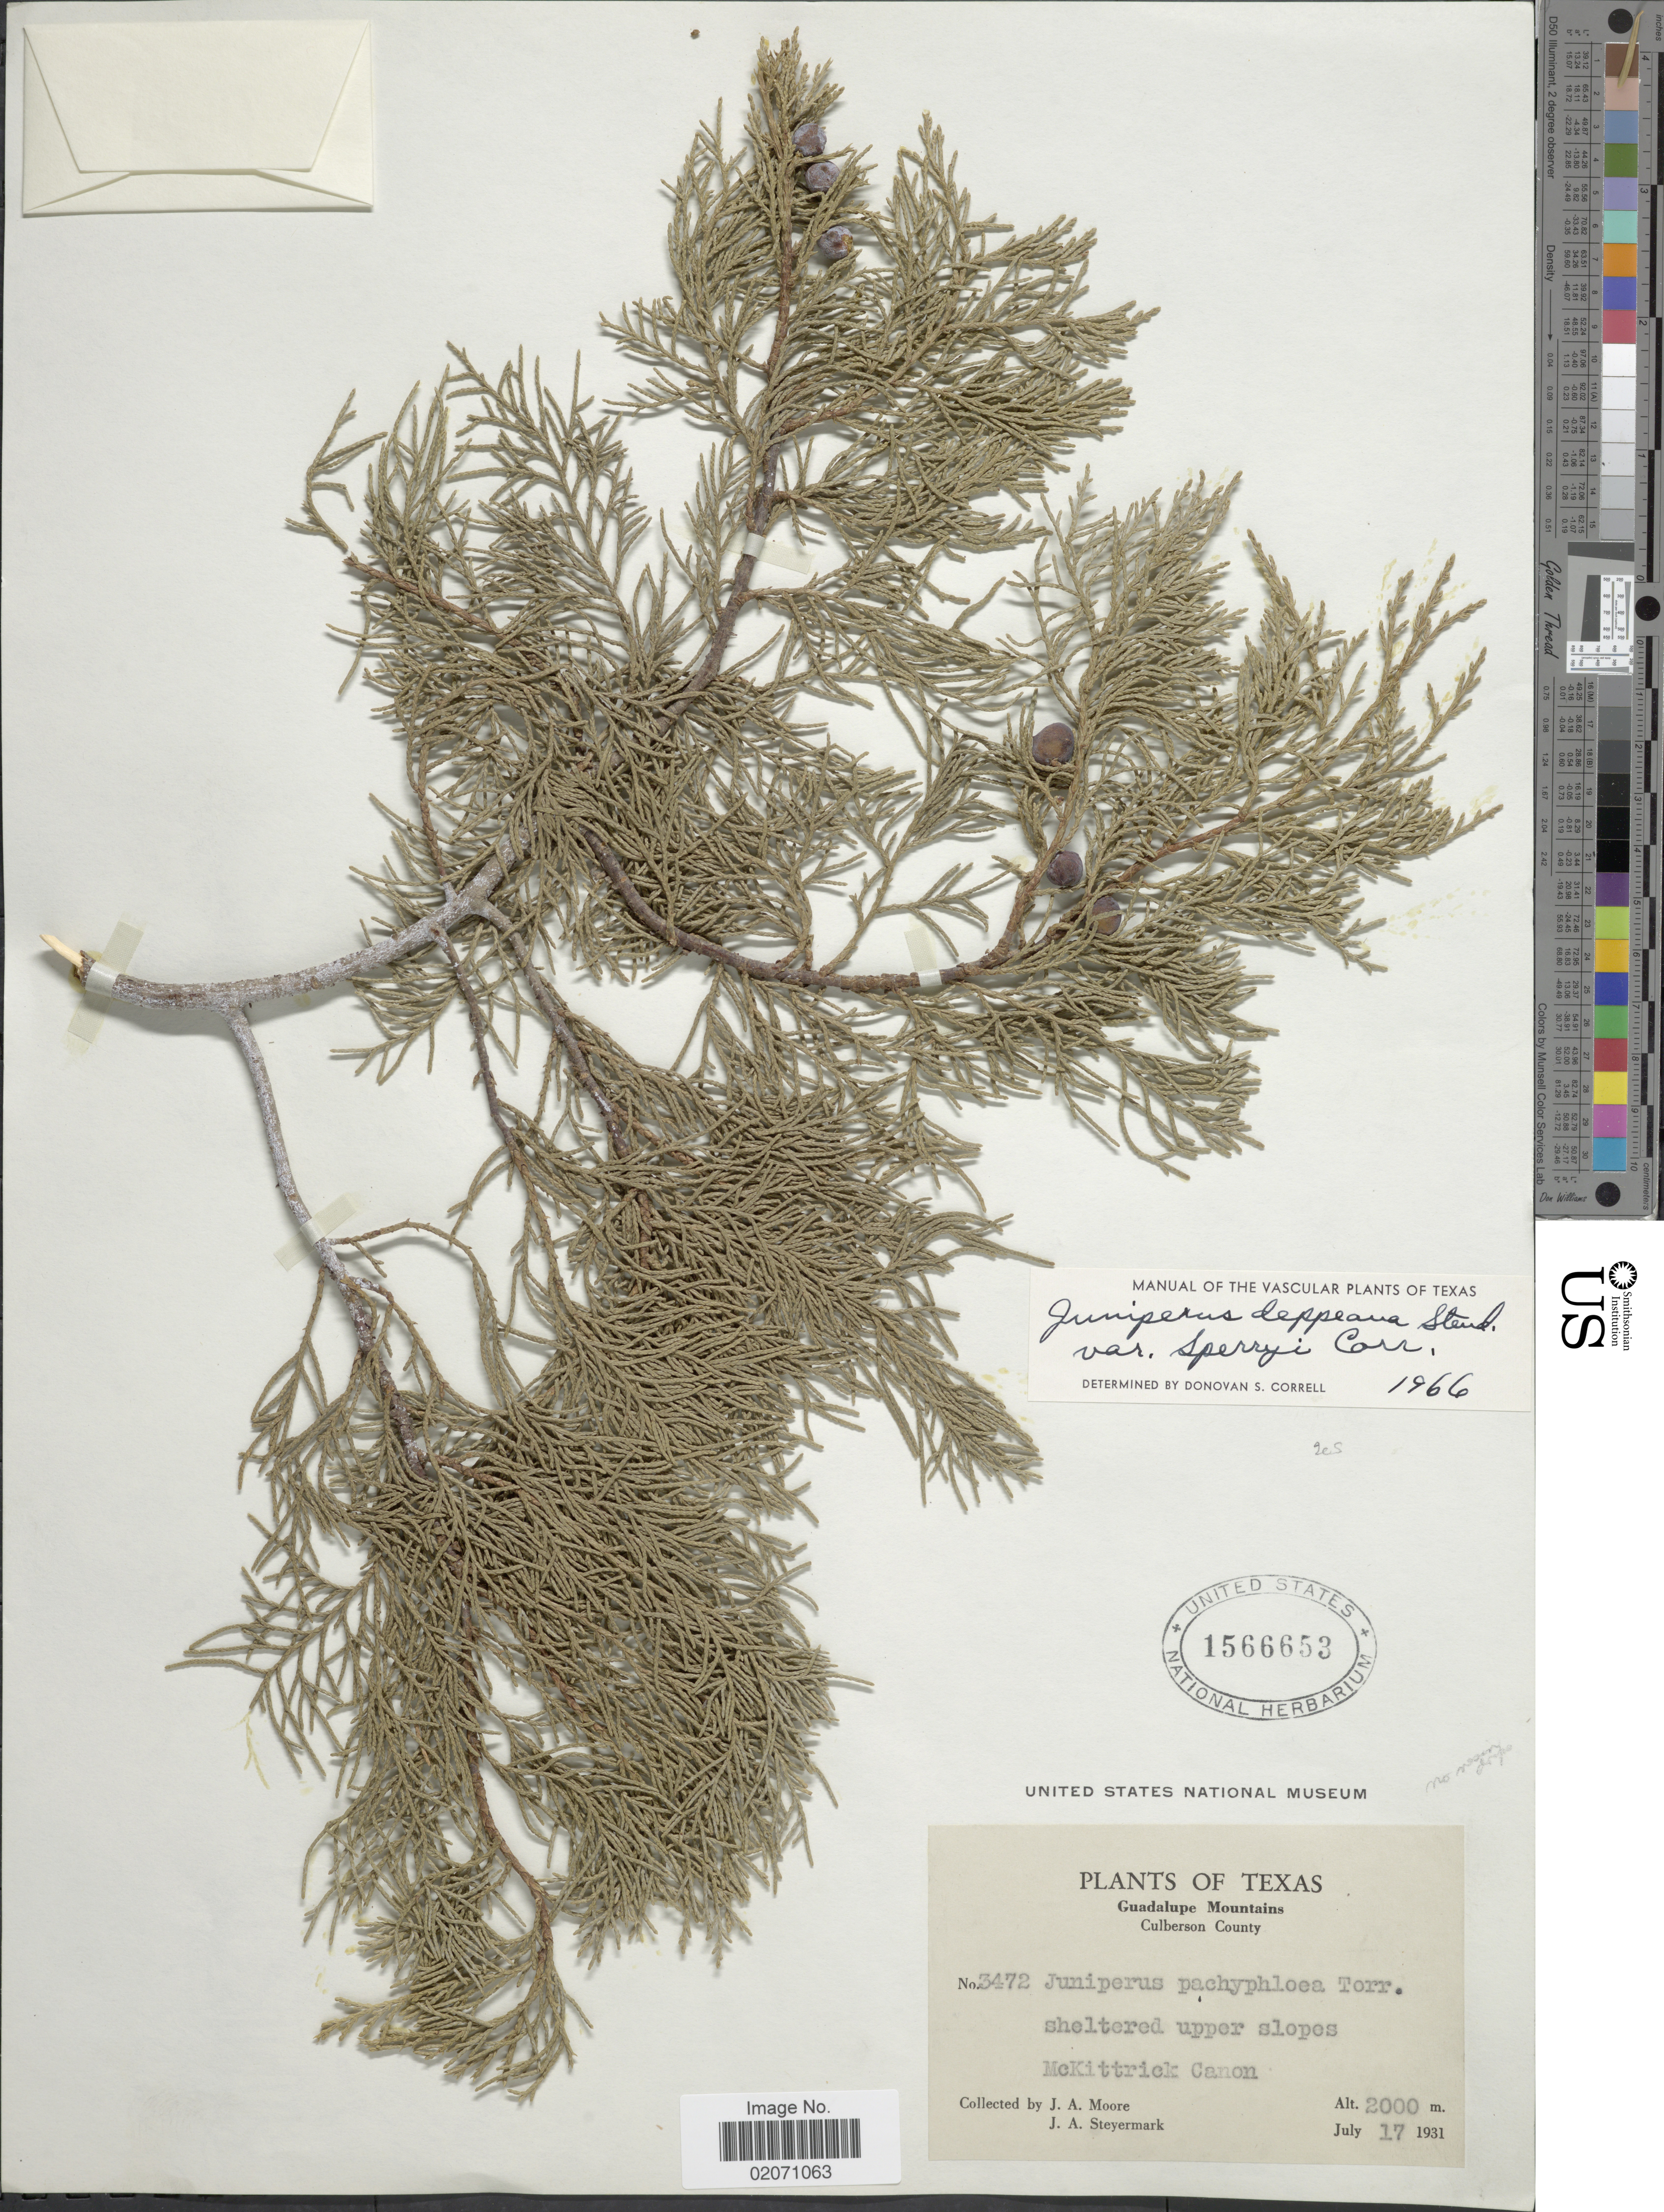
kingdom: Plantae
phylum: Tracheophyta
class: Pinopsida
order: Pinales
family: Cupressaceae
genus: Juniperus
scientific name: Juniperus deppeana var. sperryi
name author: Correll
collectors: J. A. Moore & J. Steyermark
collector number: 3472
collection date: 1931-07-17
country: United States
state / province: Texas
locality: Guadalupe Mountains, Culberson County, McKittrick Canon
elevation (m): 2000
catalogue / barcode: US 1566653